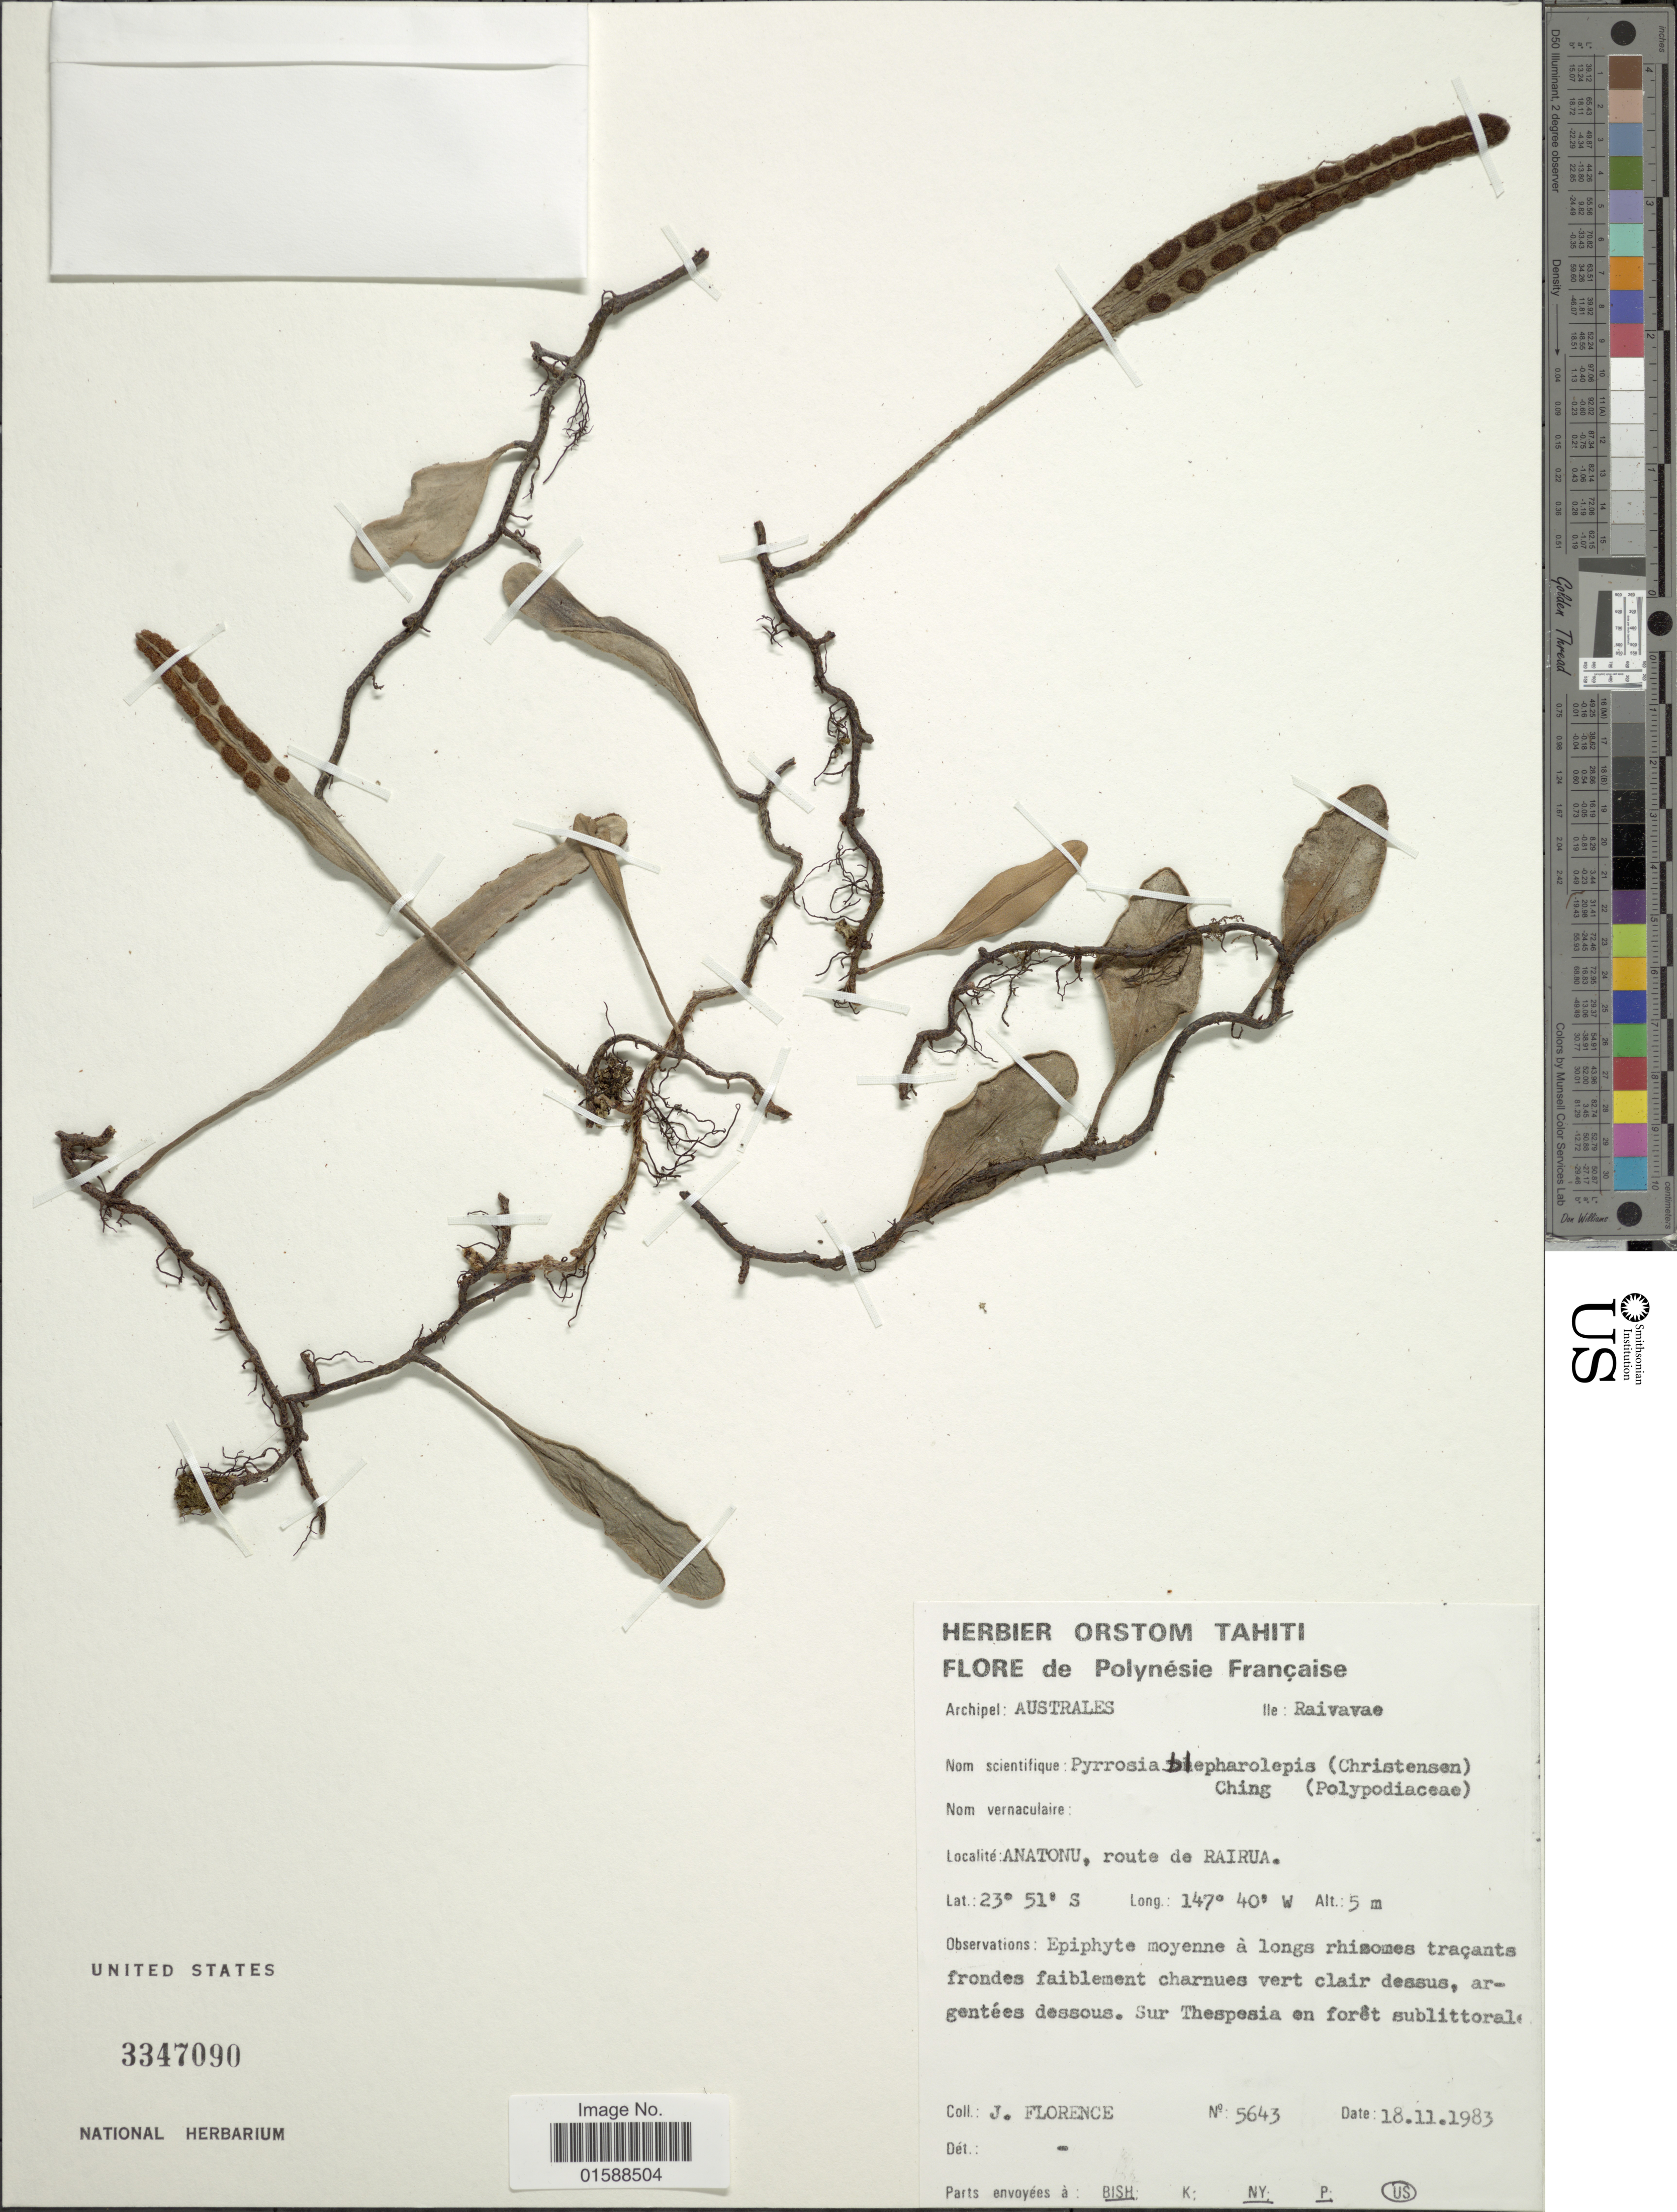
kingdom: Plantae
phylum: Tracheophyta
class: Polypodiopsida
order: Polypodiales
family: Polypodiaceae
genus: Pyrrosia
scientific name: Pyrrosia blepharolepis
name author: (C. Chr.) Ching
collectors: J. Florence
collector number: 5643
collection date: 1983-11-18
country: French Polynesia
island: Raivavae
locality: Archipel: Australes, Ile: Raivavae. Anatonu, route de Raitrua.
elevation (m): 5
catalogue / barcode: US 3347090